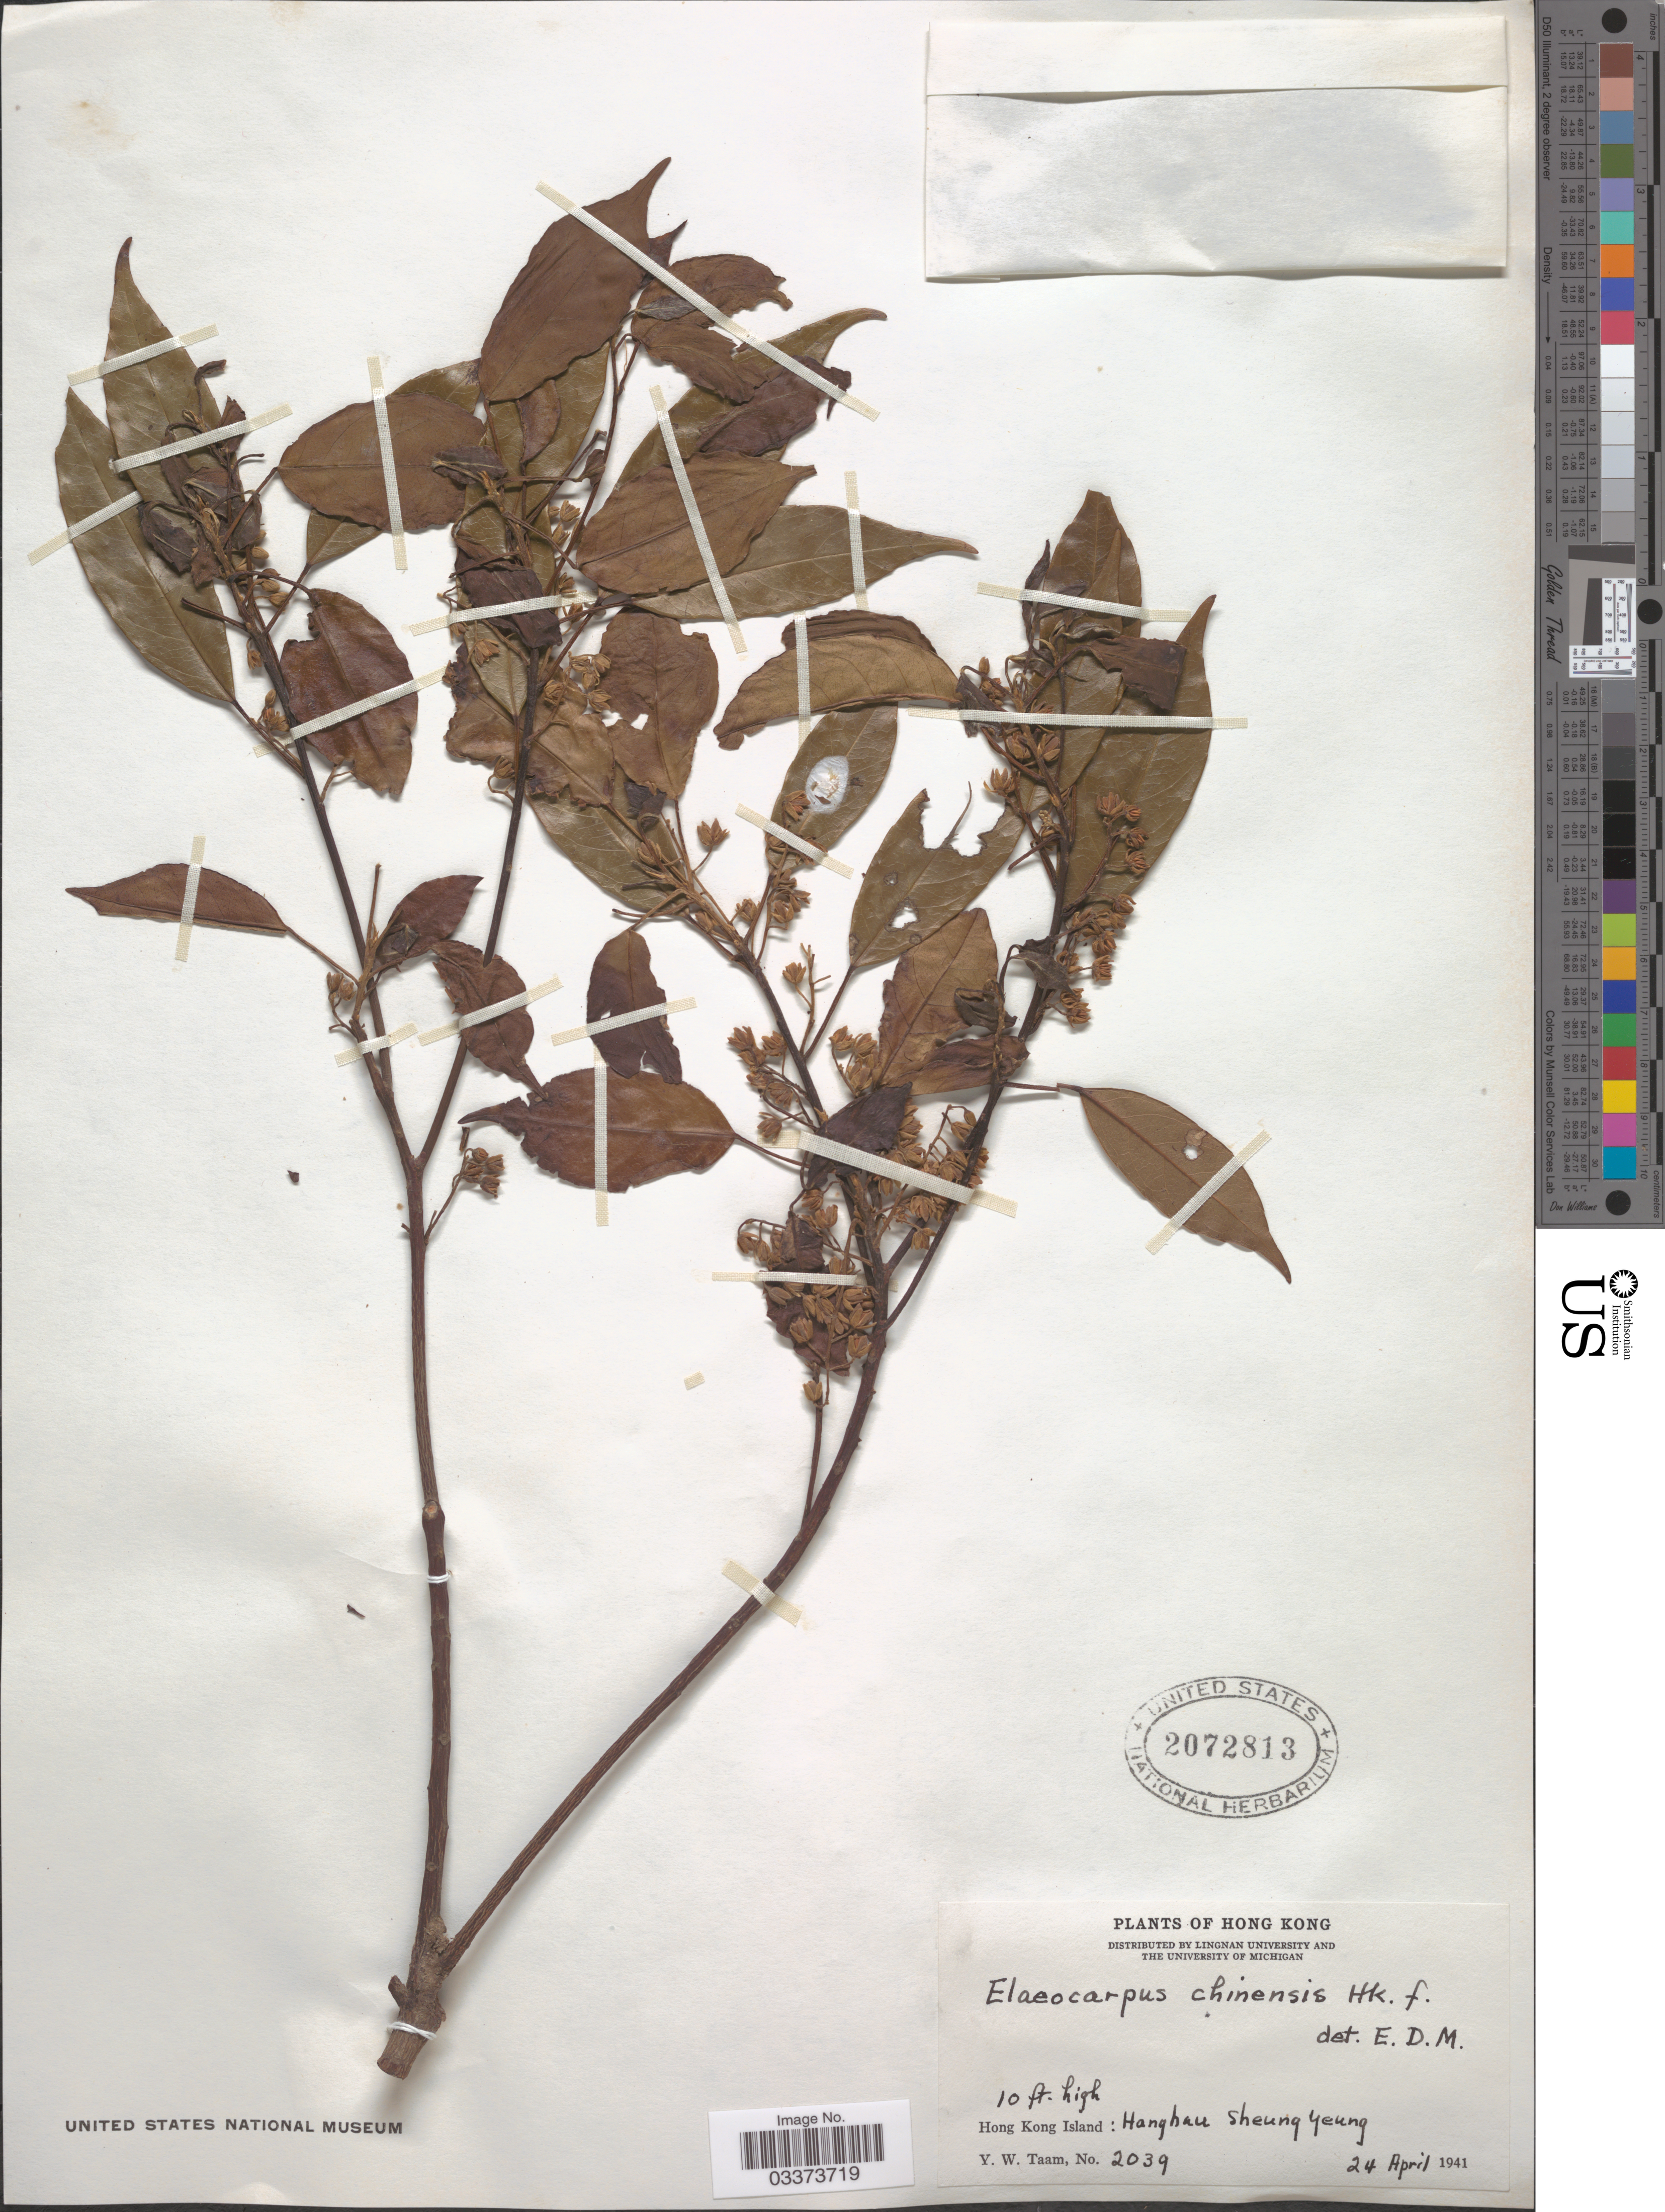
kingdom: Plantae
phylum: Tracheophyta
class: Magnoliopsida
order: Oxalidales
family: Elaeocarpaceae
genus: Elaeocarpus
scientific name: Elaeocarpus chinensis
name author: (A. Gray & Ch) Hook. f.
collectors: Y. W. Taam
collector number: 2039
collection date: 1941-04-24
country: China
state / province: Hong Kong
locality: Hong Kong Island: Hanghau Sheung Yeung.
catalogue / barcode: US 2072813